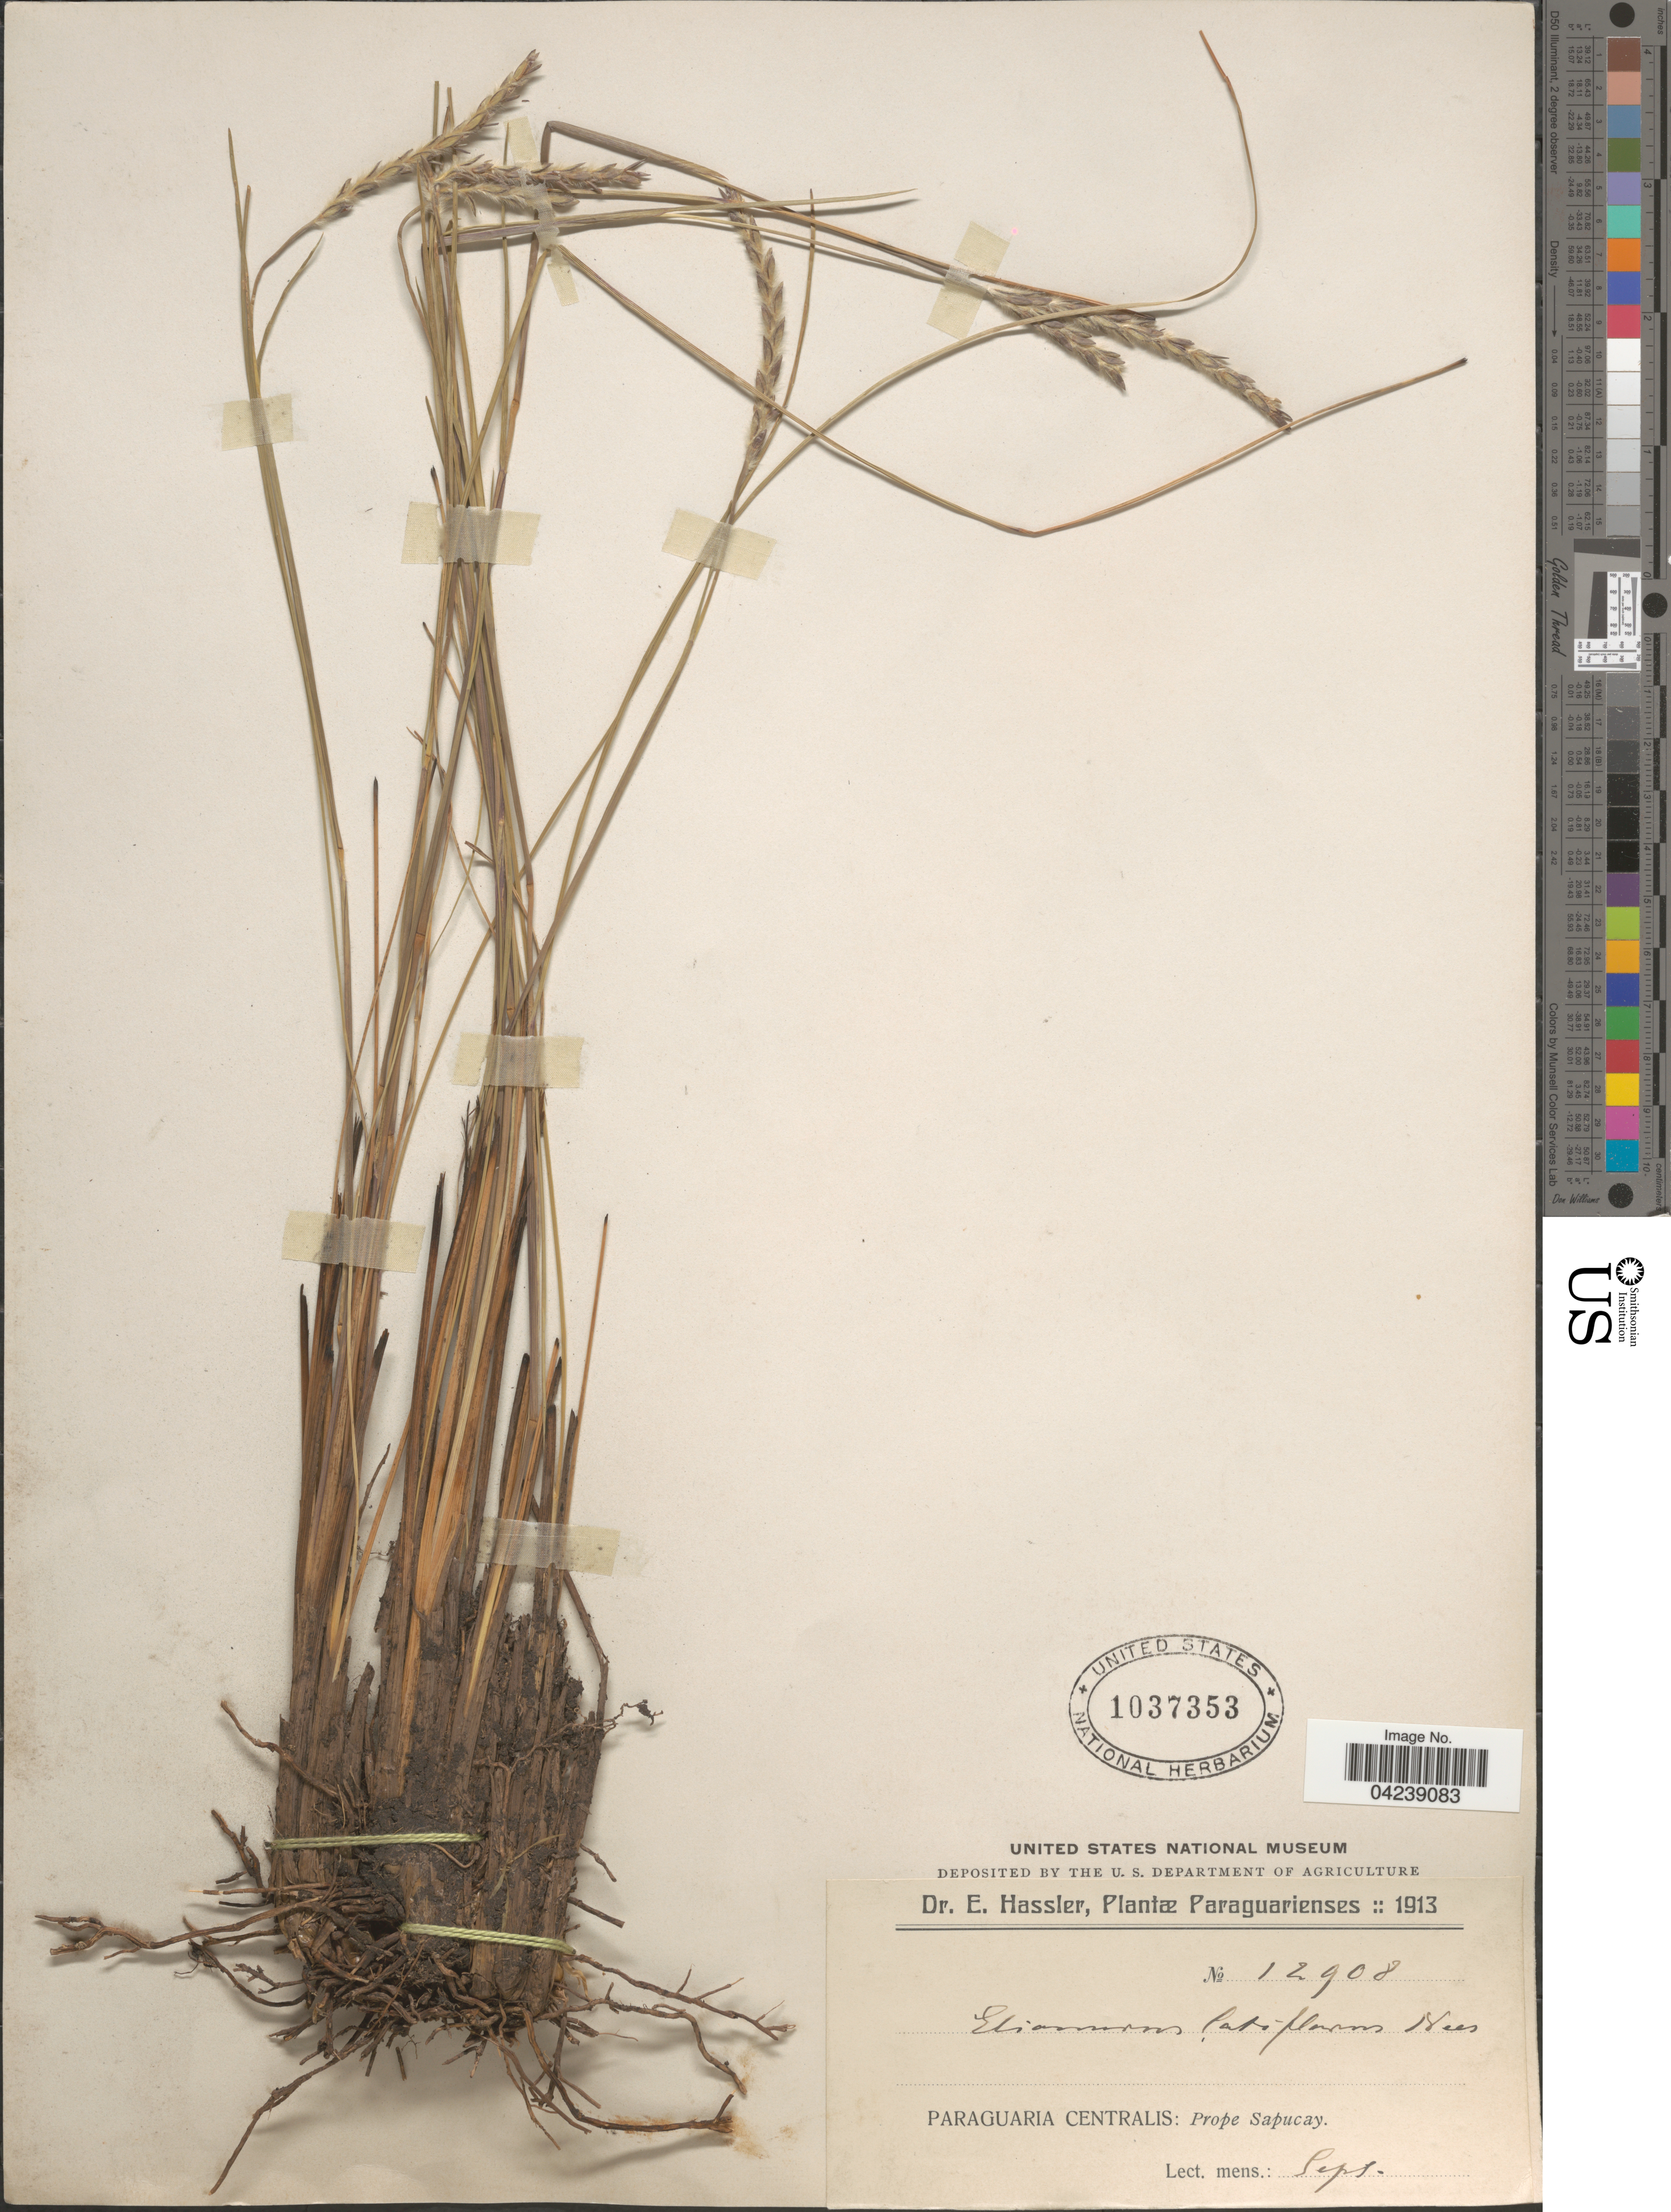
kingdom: Plantae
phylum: Tracheophyta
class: Liliopsida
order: Poales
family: Poaceae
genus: Elionurus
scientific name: Elionurus muticus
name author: (Spreng.) Kuntze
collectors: E. Hassler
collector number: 12908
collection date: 1913-09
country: Paraguay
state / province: Paraguari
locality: Paraguarienses. Paraguaria Centralis: Prope Sapucay.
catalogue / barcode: US 1037353